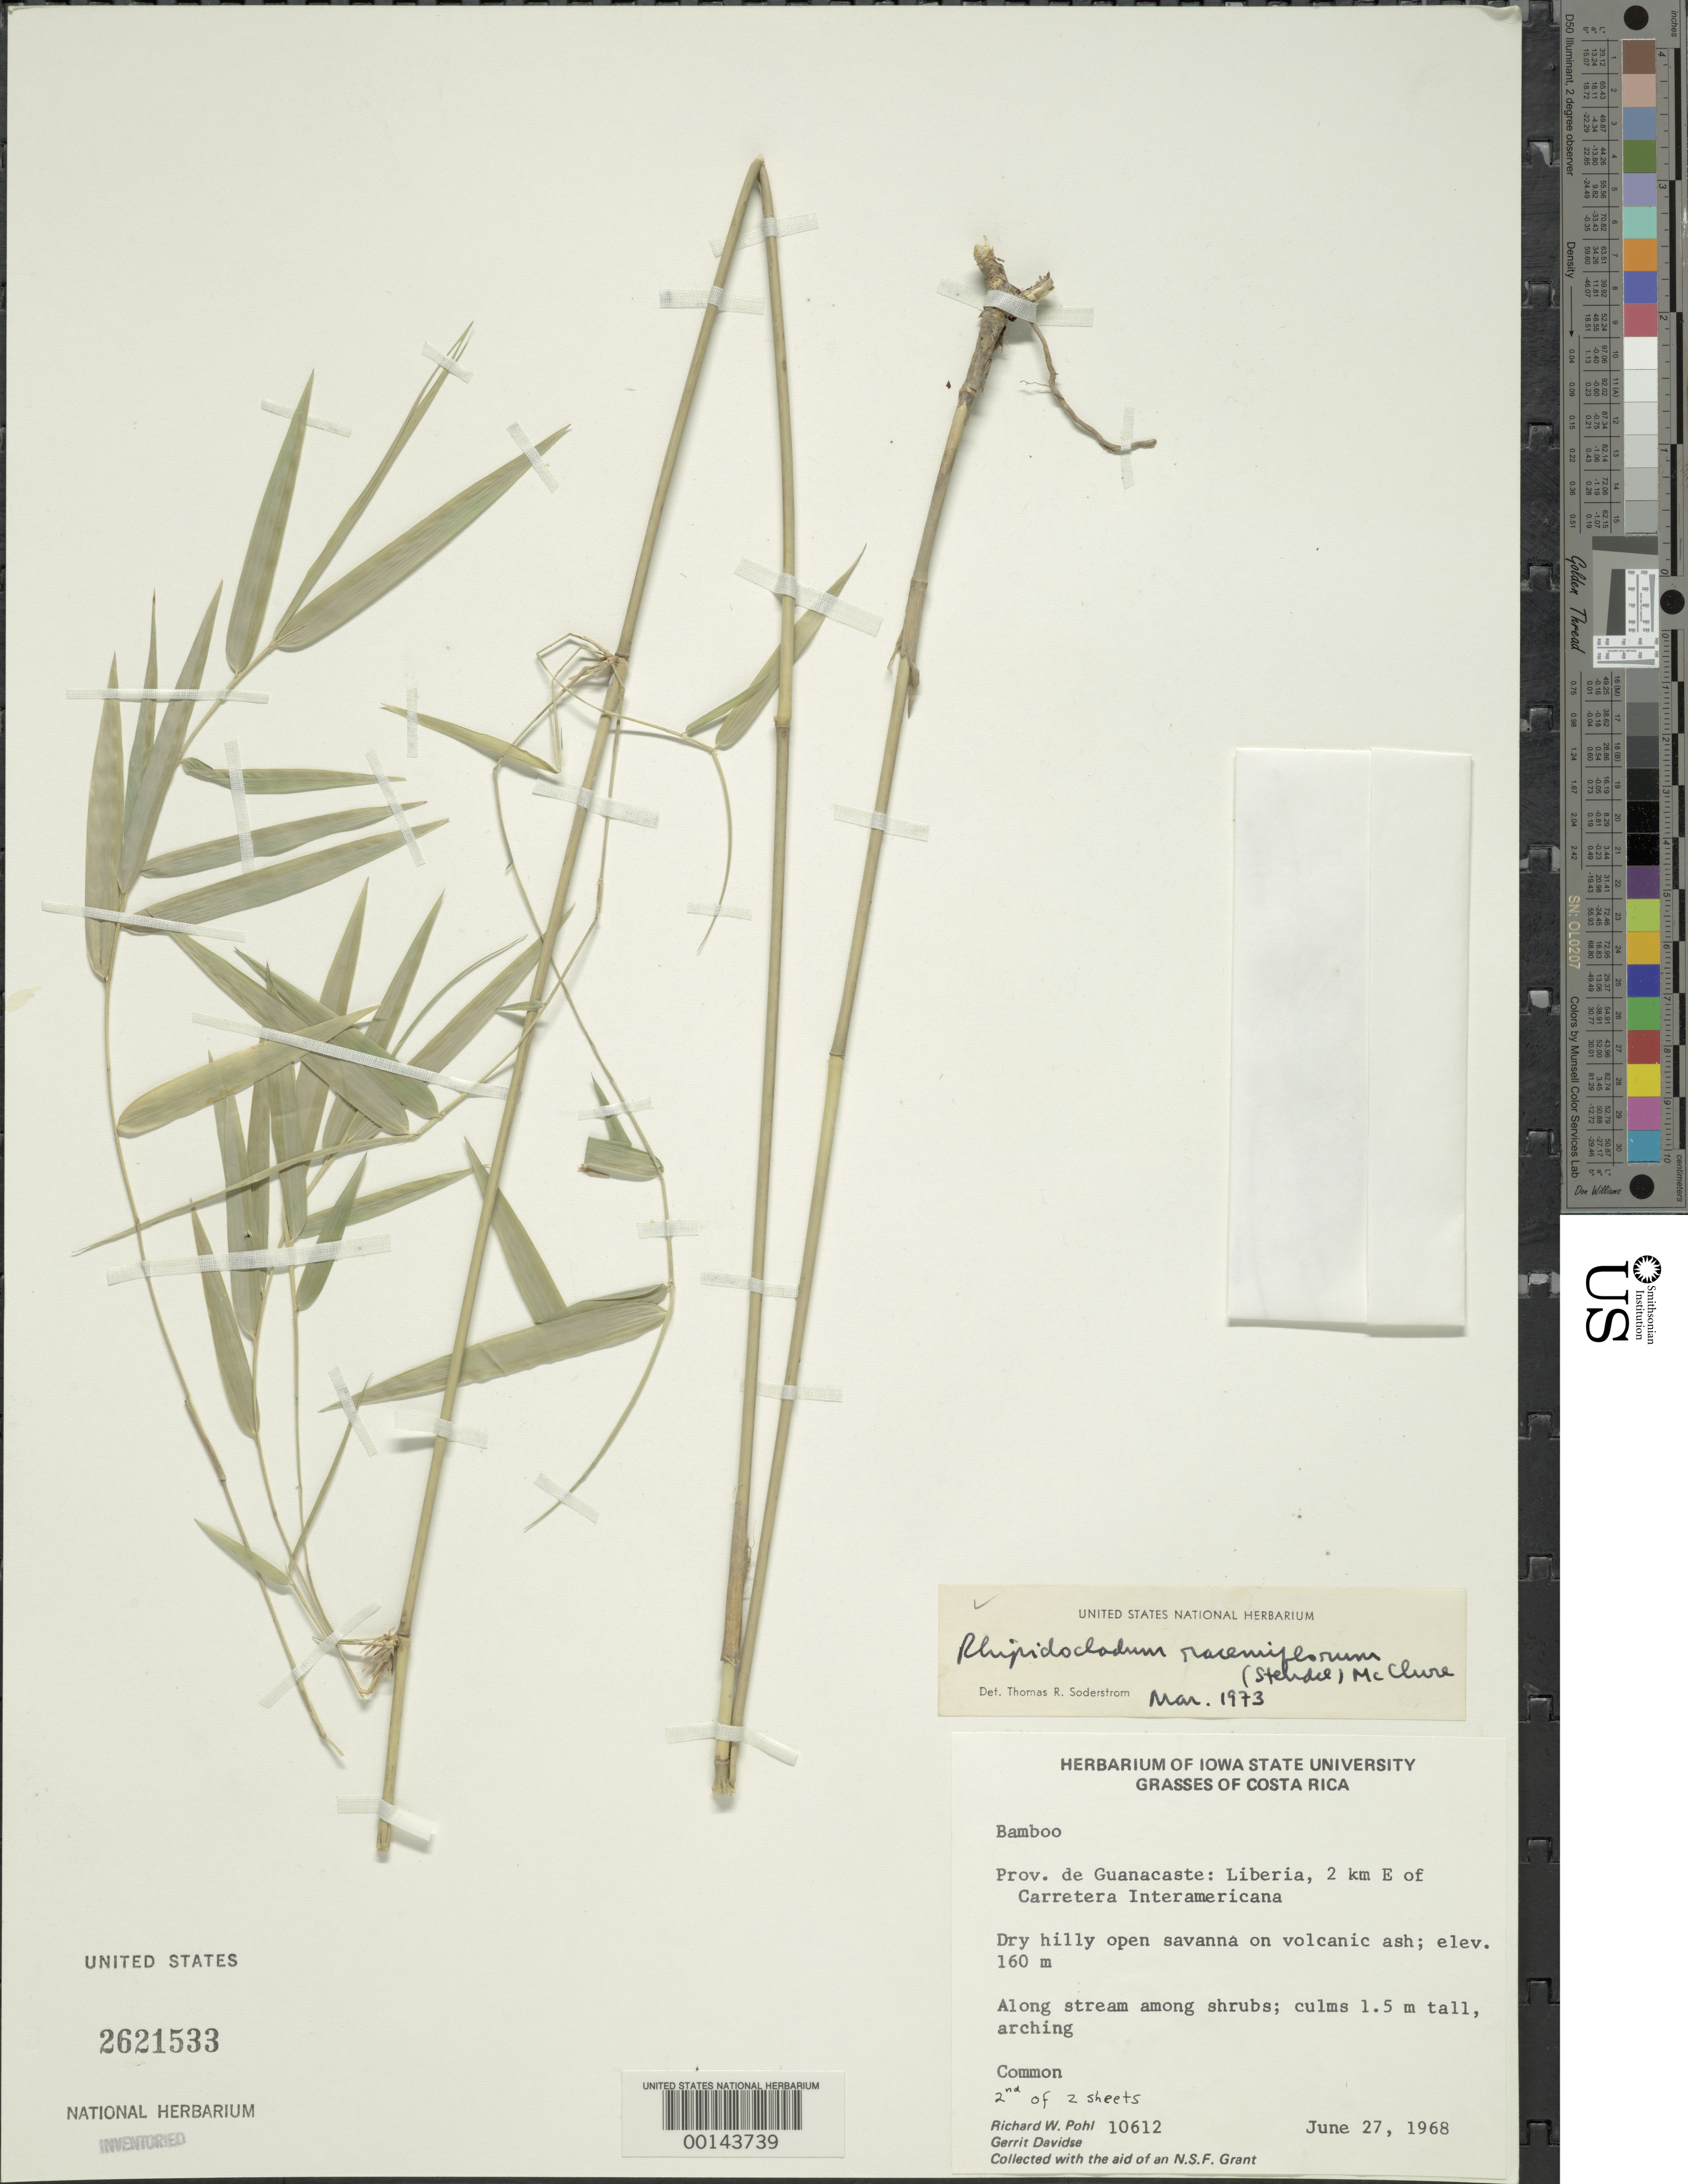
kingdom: Plantae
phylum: Tracheophyta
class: Liliopsida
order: Poales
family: Poaceae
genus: Rhipidocladum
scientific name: Rhipidocladum racemiflorum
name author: (Steud.) McClure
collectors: R. W. Pohl & G. Davidse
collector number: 10612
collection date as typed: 27 Jun 1968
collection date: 1968-06-27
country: Costa Rica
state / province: Guanacaste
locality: Liberia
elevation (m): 160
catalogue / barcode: US 2621533